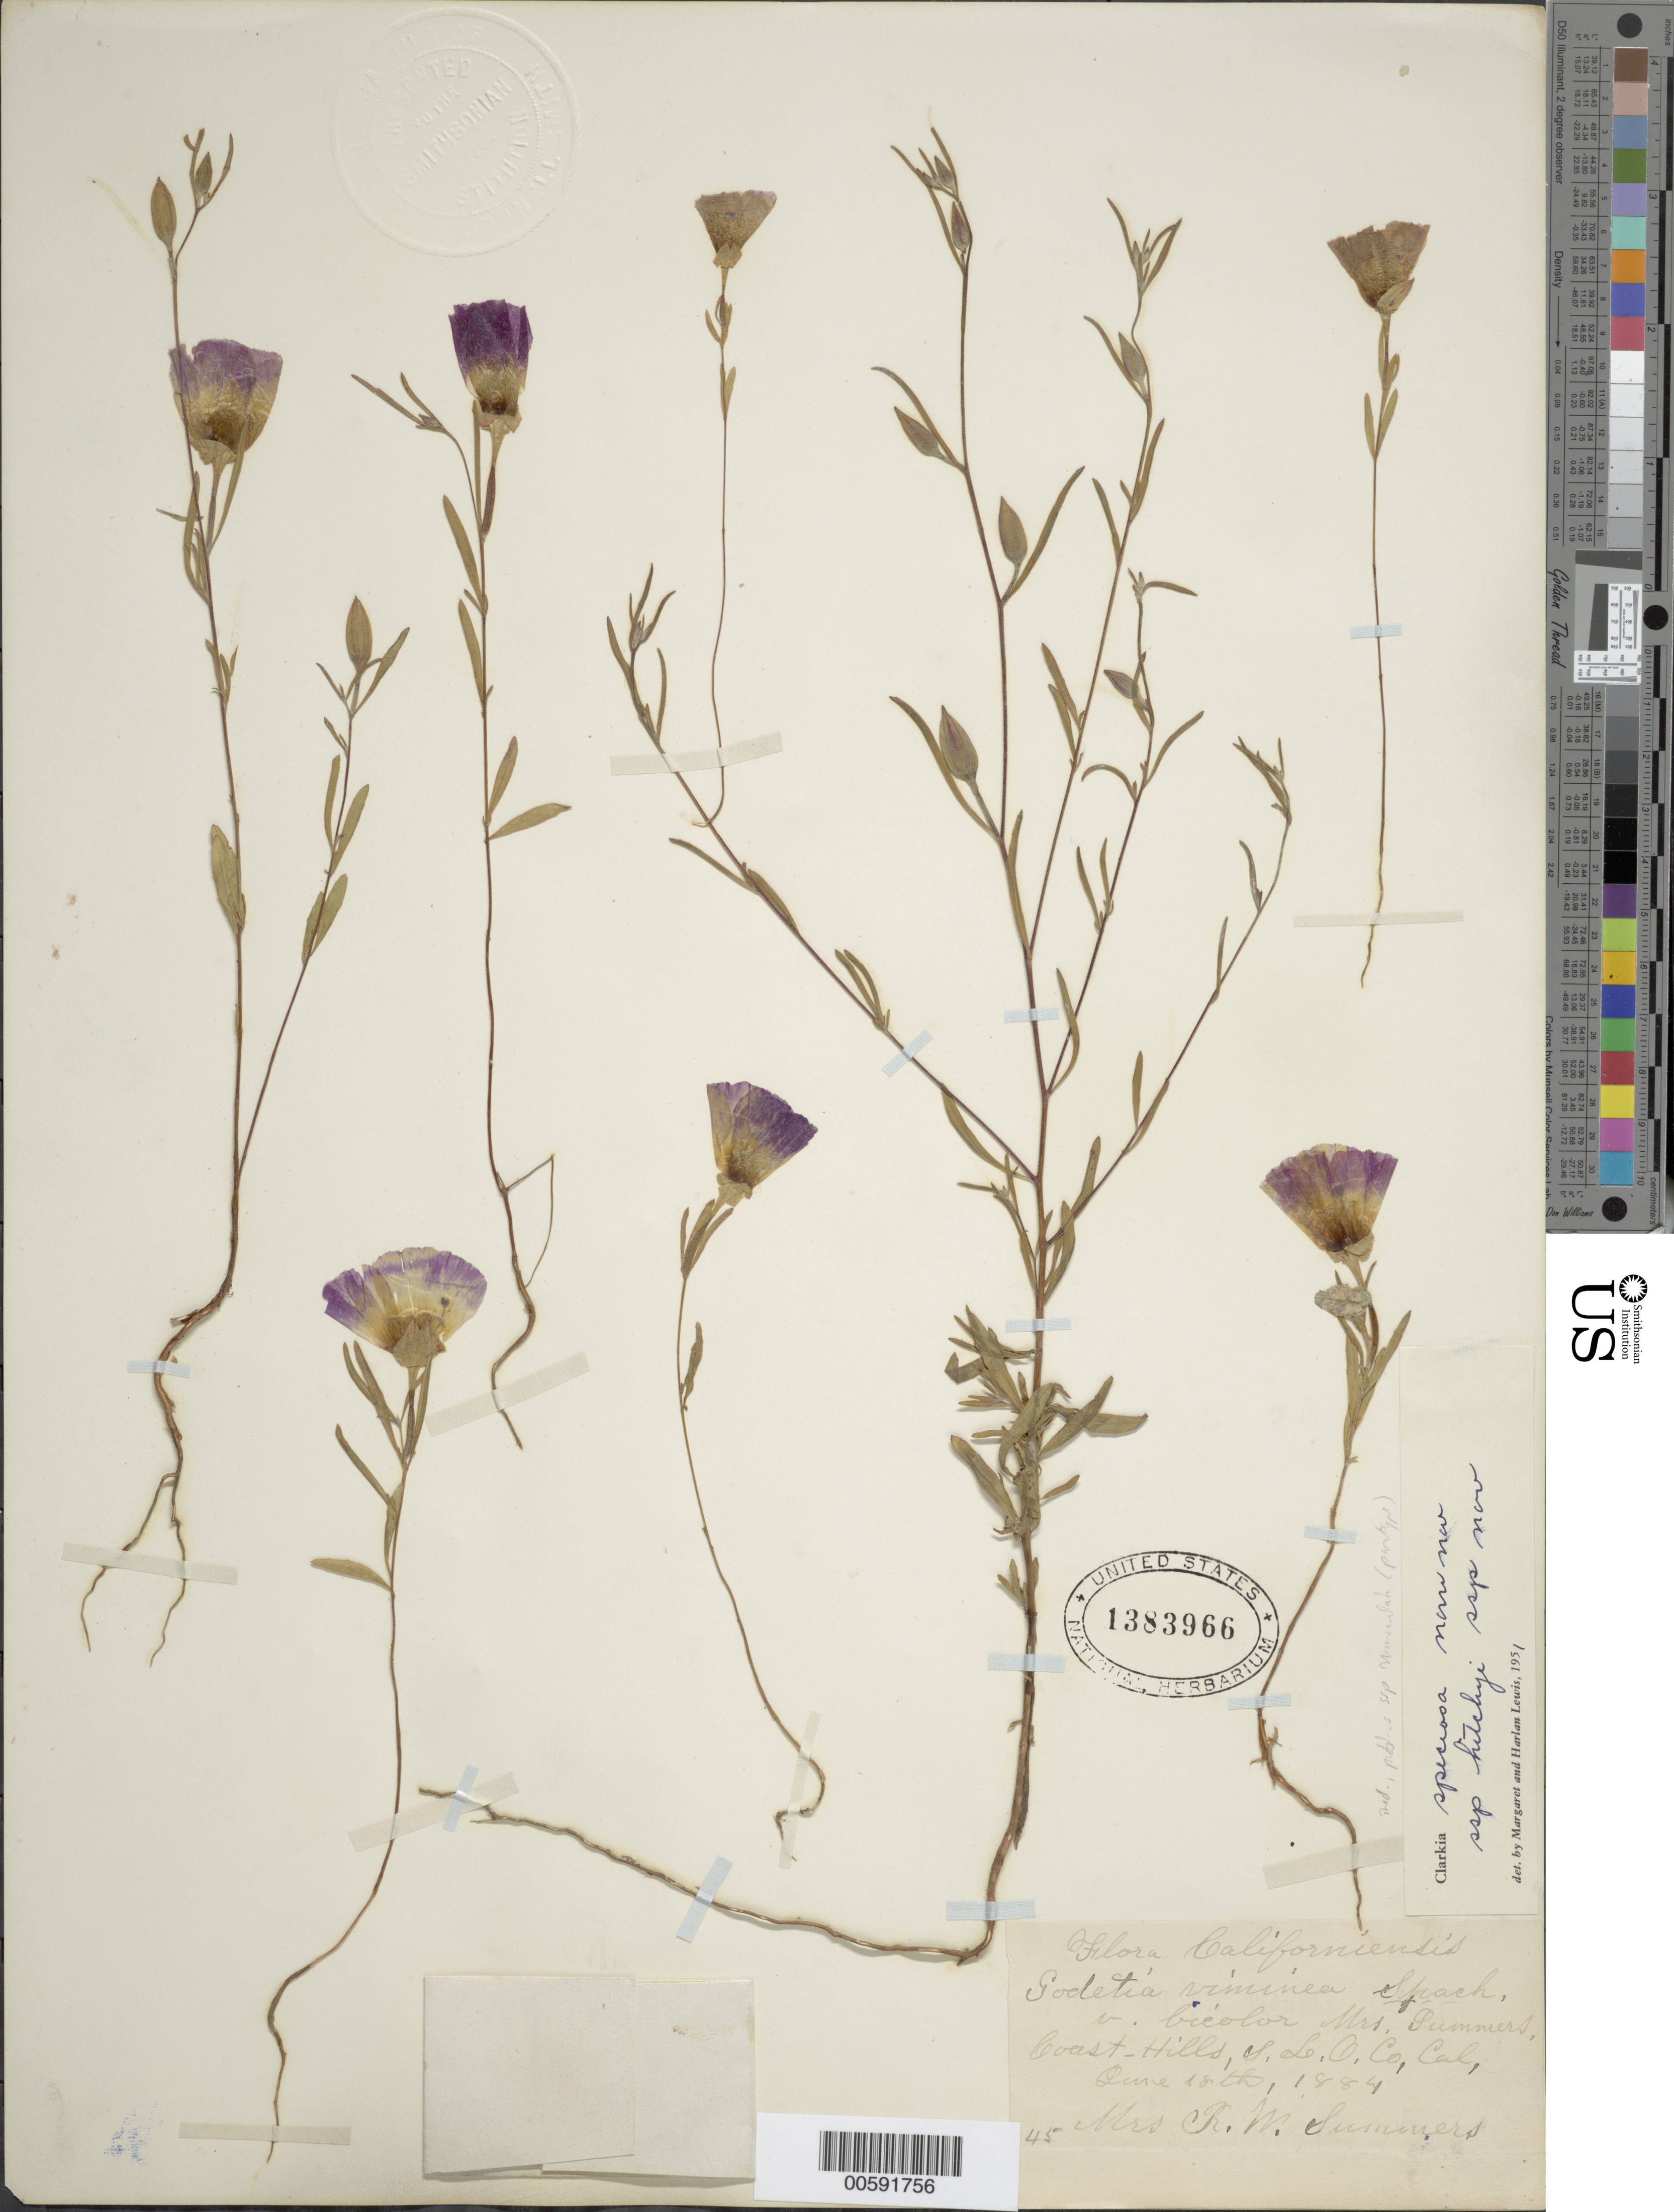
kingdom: Plantae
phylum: Tracheophyta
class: Magnoliopsida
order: Myrtales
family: Onagraceae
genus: Clarkia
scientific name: Clarkia speciosa subsp. speciosa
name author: F. H. Lewis & M.E. Lewis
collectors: R. Summers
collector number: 45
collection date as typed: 18 Jun 1884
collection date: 1884-06-18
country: United States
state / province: California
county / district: San Luis Obispo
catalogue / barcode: US 1383966